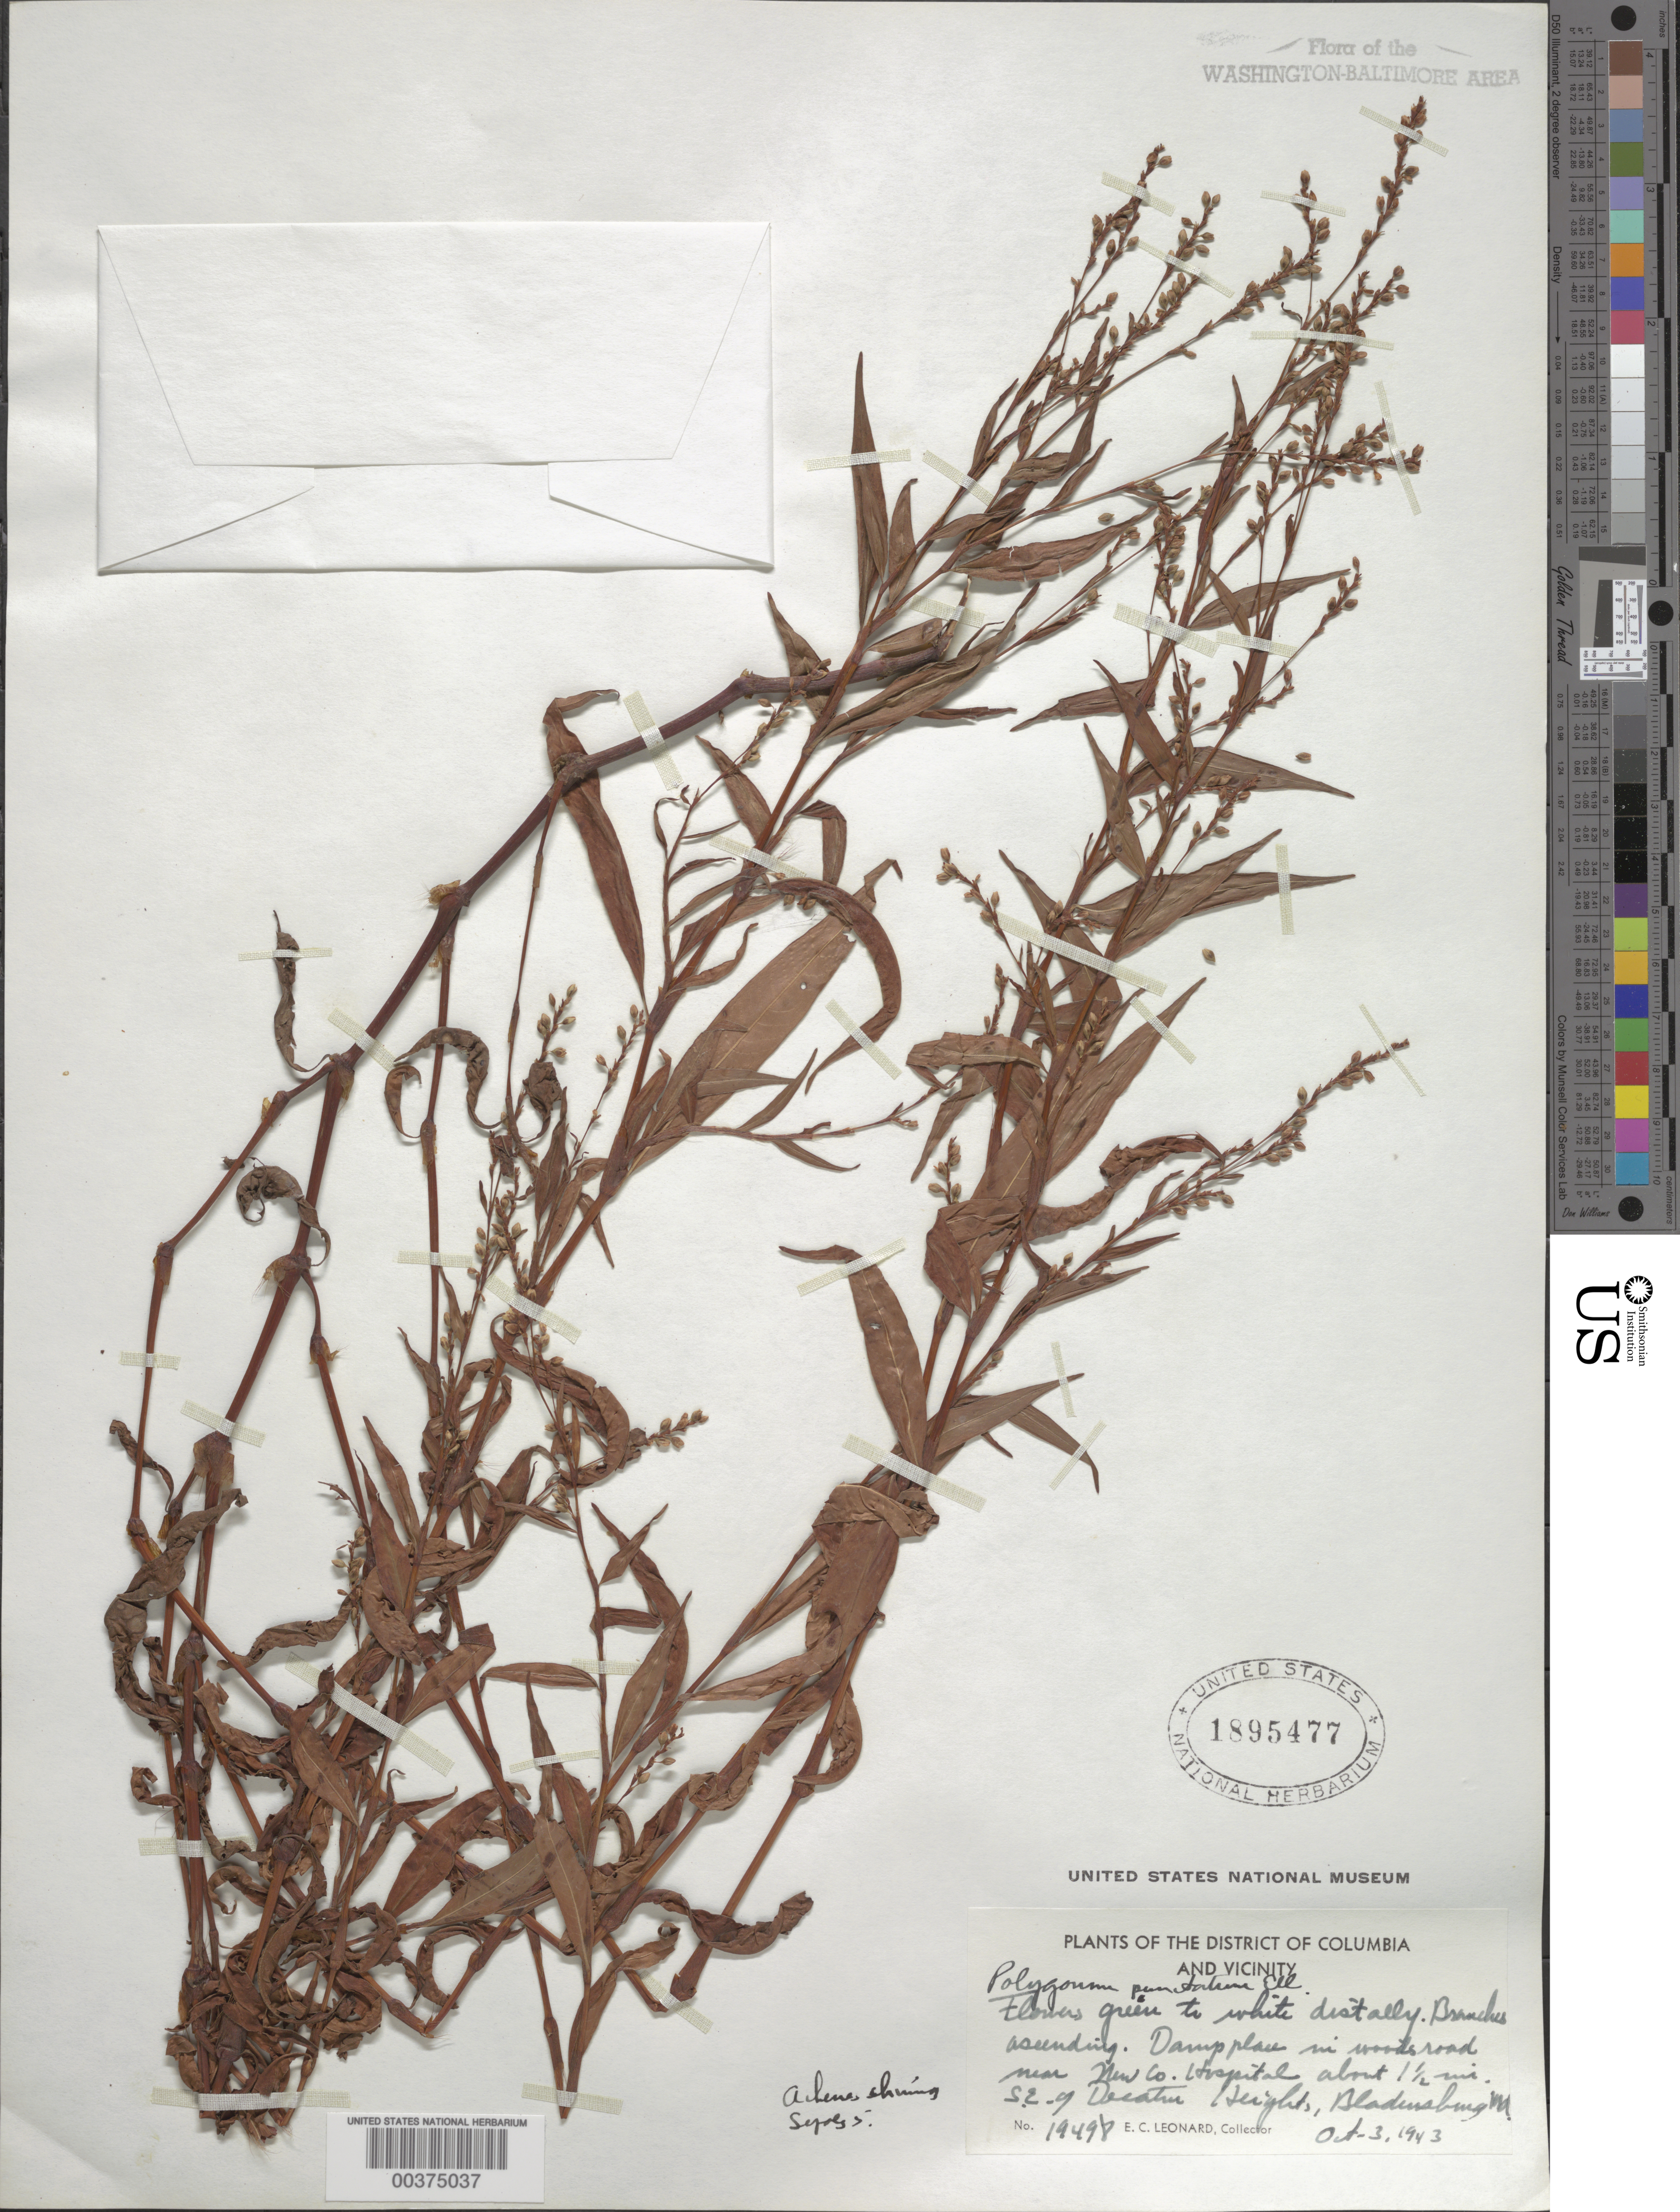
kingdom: Plantae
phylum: Tracheophyta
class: Magnoliopsida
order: Caryophyllales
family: Polygonaceae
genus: Persicaria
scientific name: Persicaria punctata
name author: (Elliott) Small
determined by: Atha, D. E.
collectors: E. C. Leonard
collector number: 19498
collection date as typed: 03 Oct 1943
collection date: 1943-10-03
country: United States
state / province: Maryland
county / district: Prince George's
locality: Southeast of Decatur Heights, Bladensburg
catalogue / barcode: US 1895477